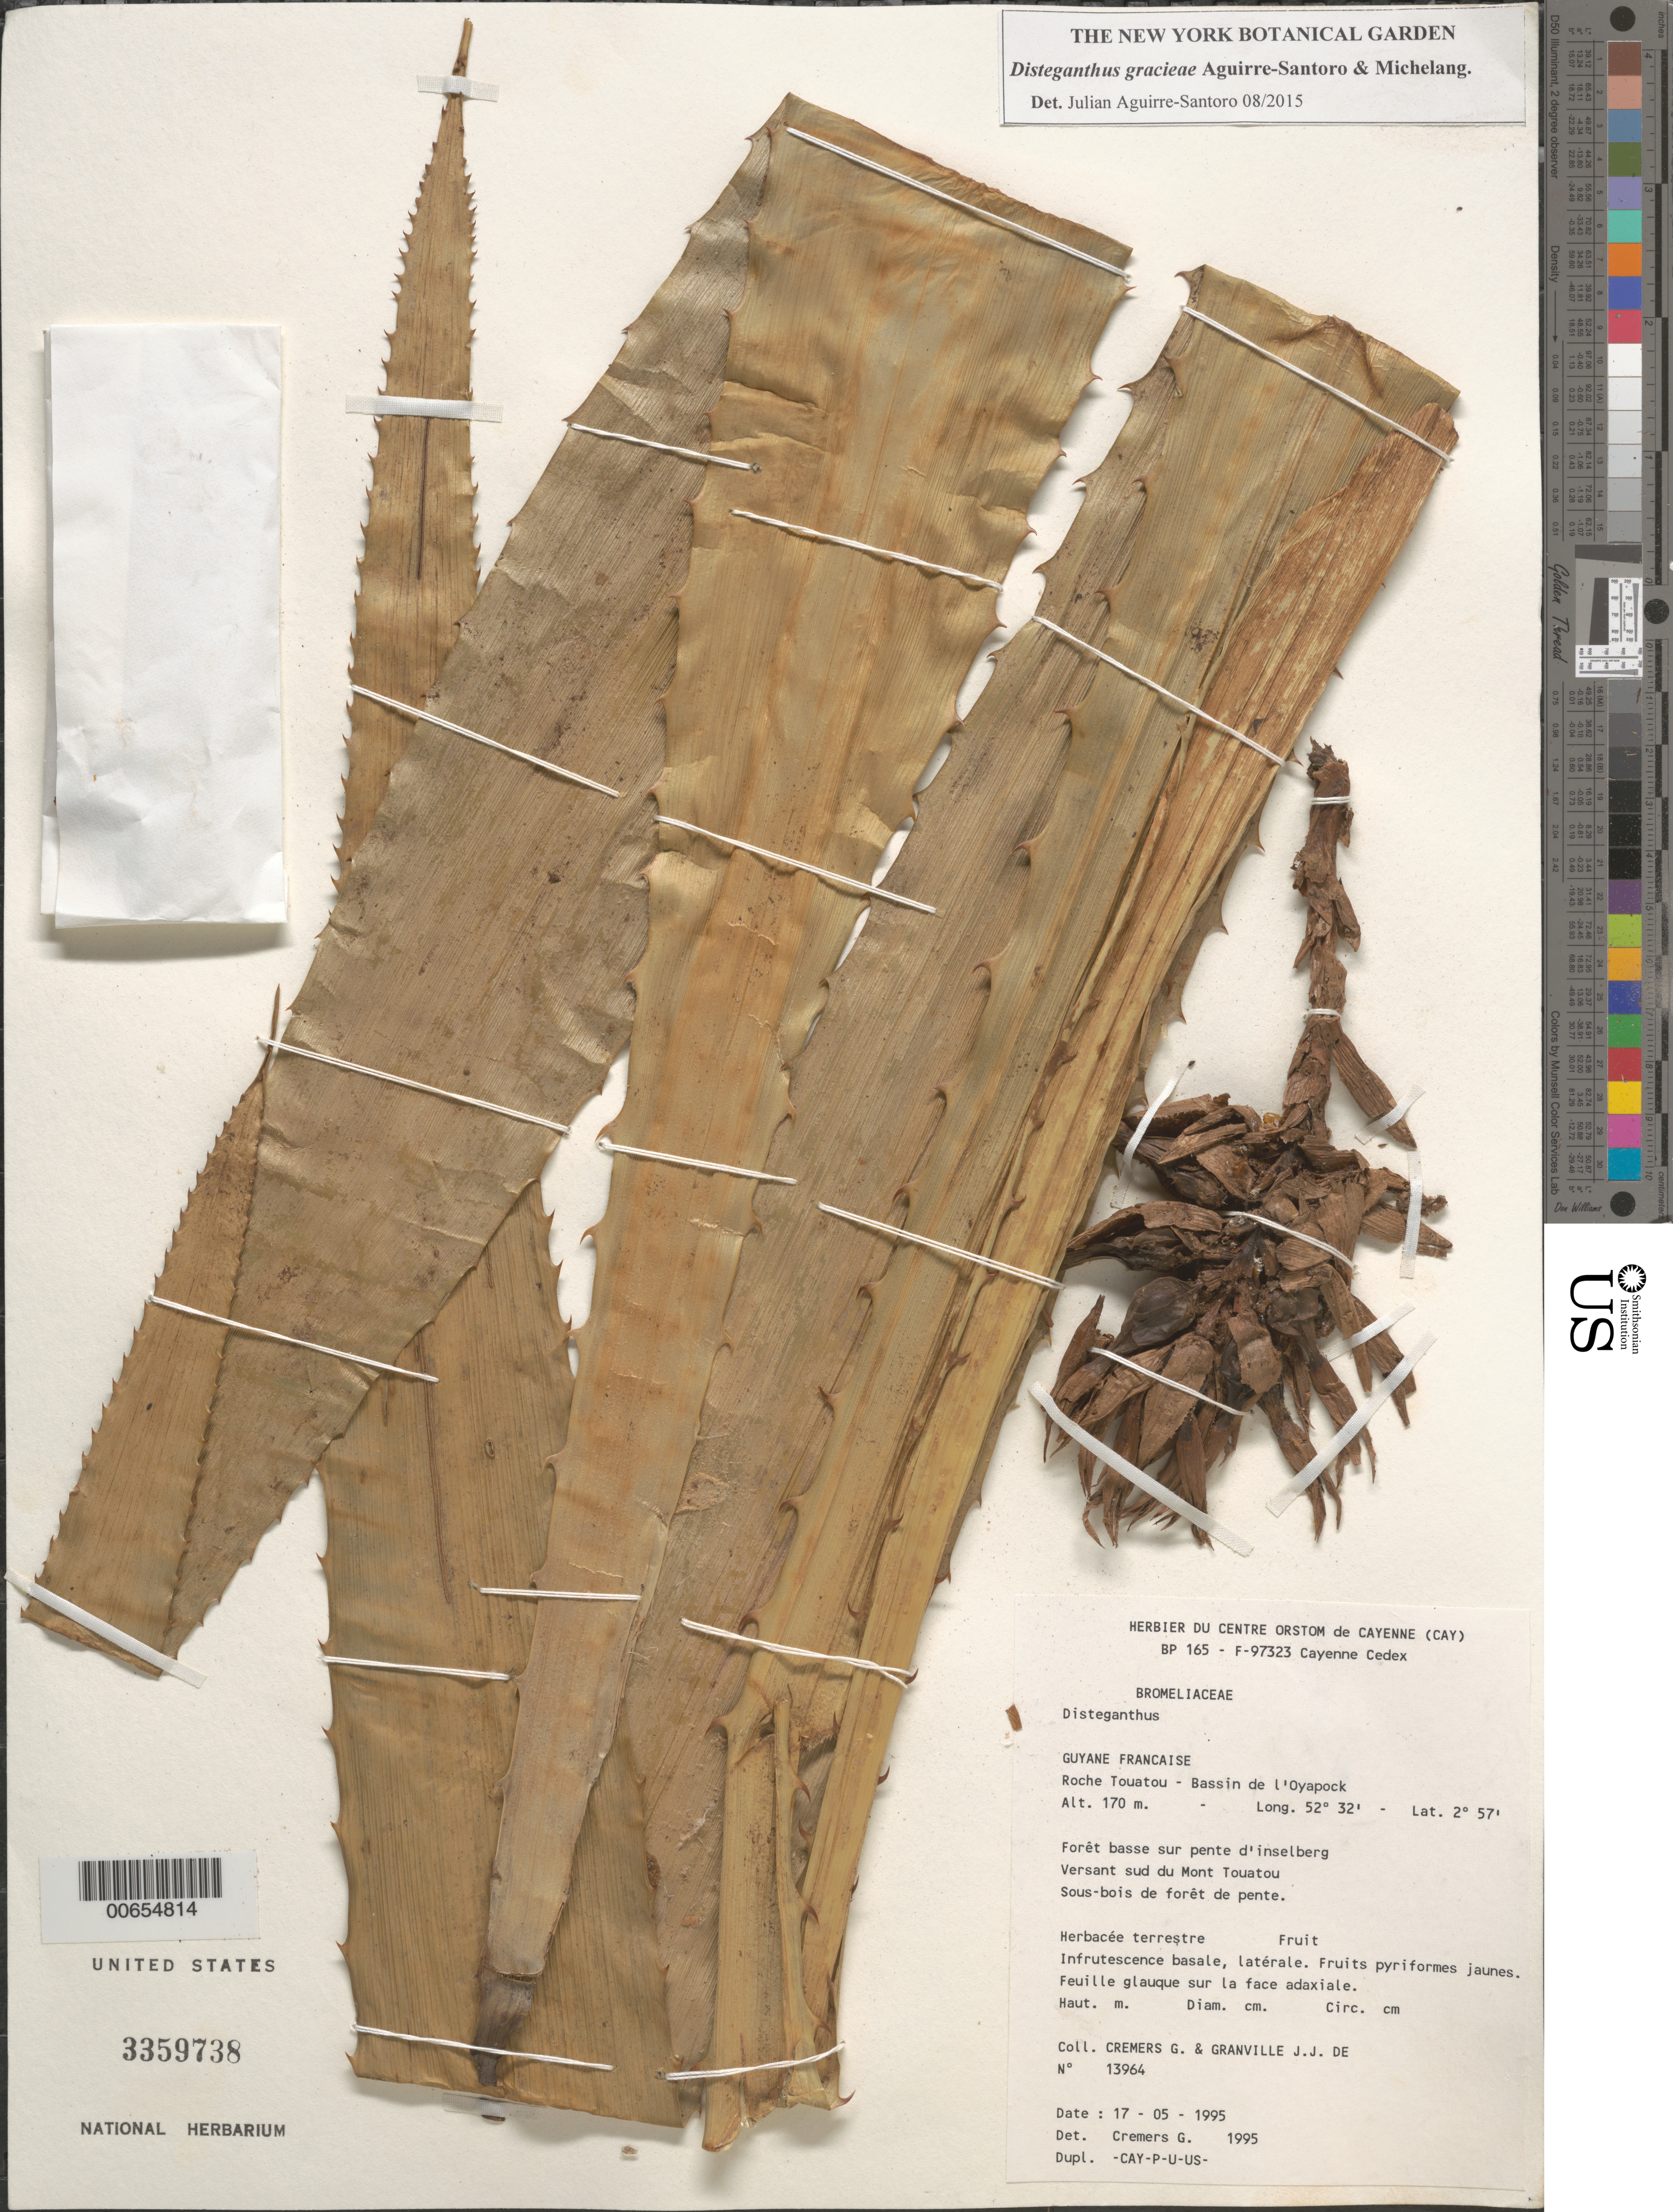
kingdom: Plantae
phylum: Tracheophyta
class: Liliopsida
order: Poales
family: Bromeliaceae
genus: Disteganthus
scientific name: Disteganthus sp.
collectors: G. Cremers & J.-J. de Granville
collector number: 13964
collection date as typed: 17-May-95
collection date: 1995-05-17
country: French Guiana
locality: Roche Touatou, Bassin de l'Oyapock, versant sud du Mont Touatou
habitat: Low slope forest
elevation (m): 170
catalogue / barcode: US 3359738